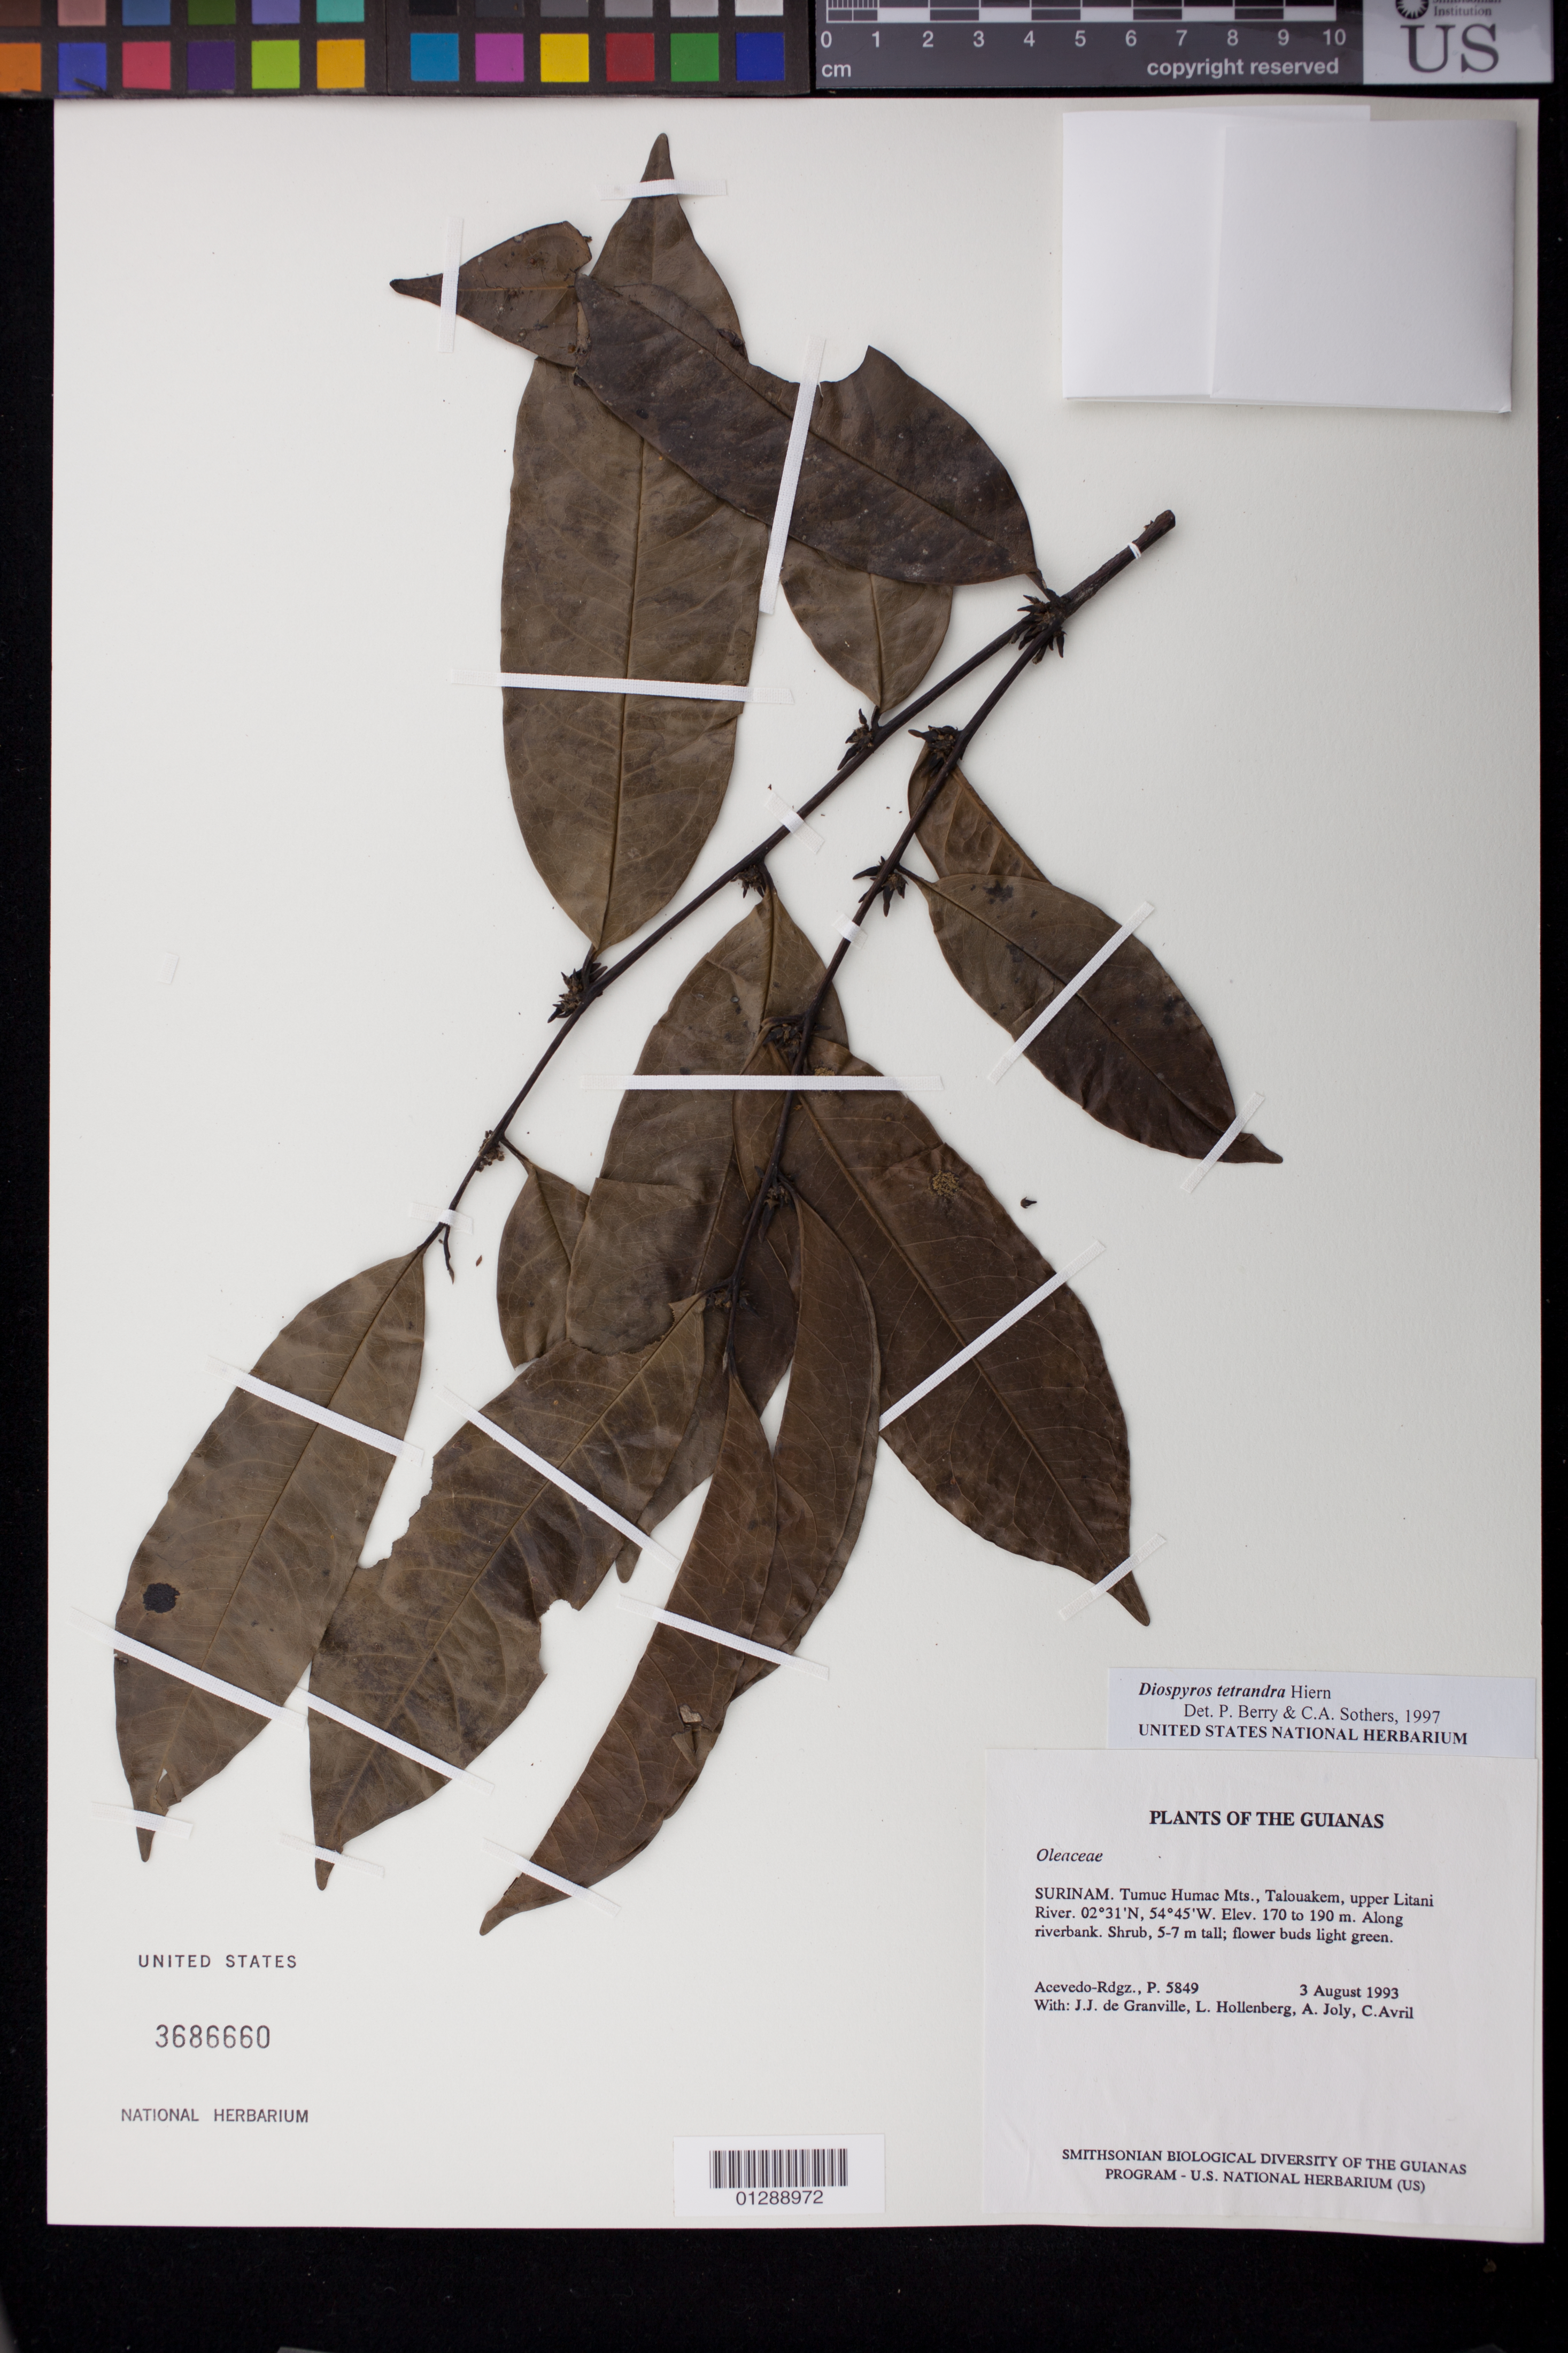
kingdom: Plantae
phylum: Tracheophyta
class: Magnoliopsida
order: Ericales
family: Ebenaceae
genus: Diospyros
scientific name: Diospyros tetrandra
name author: Hiern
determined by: Berry, P. E.; Sothers, C. A.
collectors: P. Acevedo-Rodr., J.-J. de Granville, L. Hollenberg, A. Joly & C. Avril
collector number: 5849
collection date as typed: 3 August 1993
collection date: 1993-08-03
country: Suriname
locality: Tumuc Humac Mts., Talouakem, upper Litani River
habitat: Along riverbank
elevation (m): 170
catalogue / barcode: US 3686660